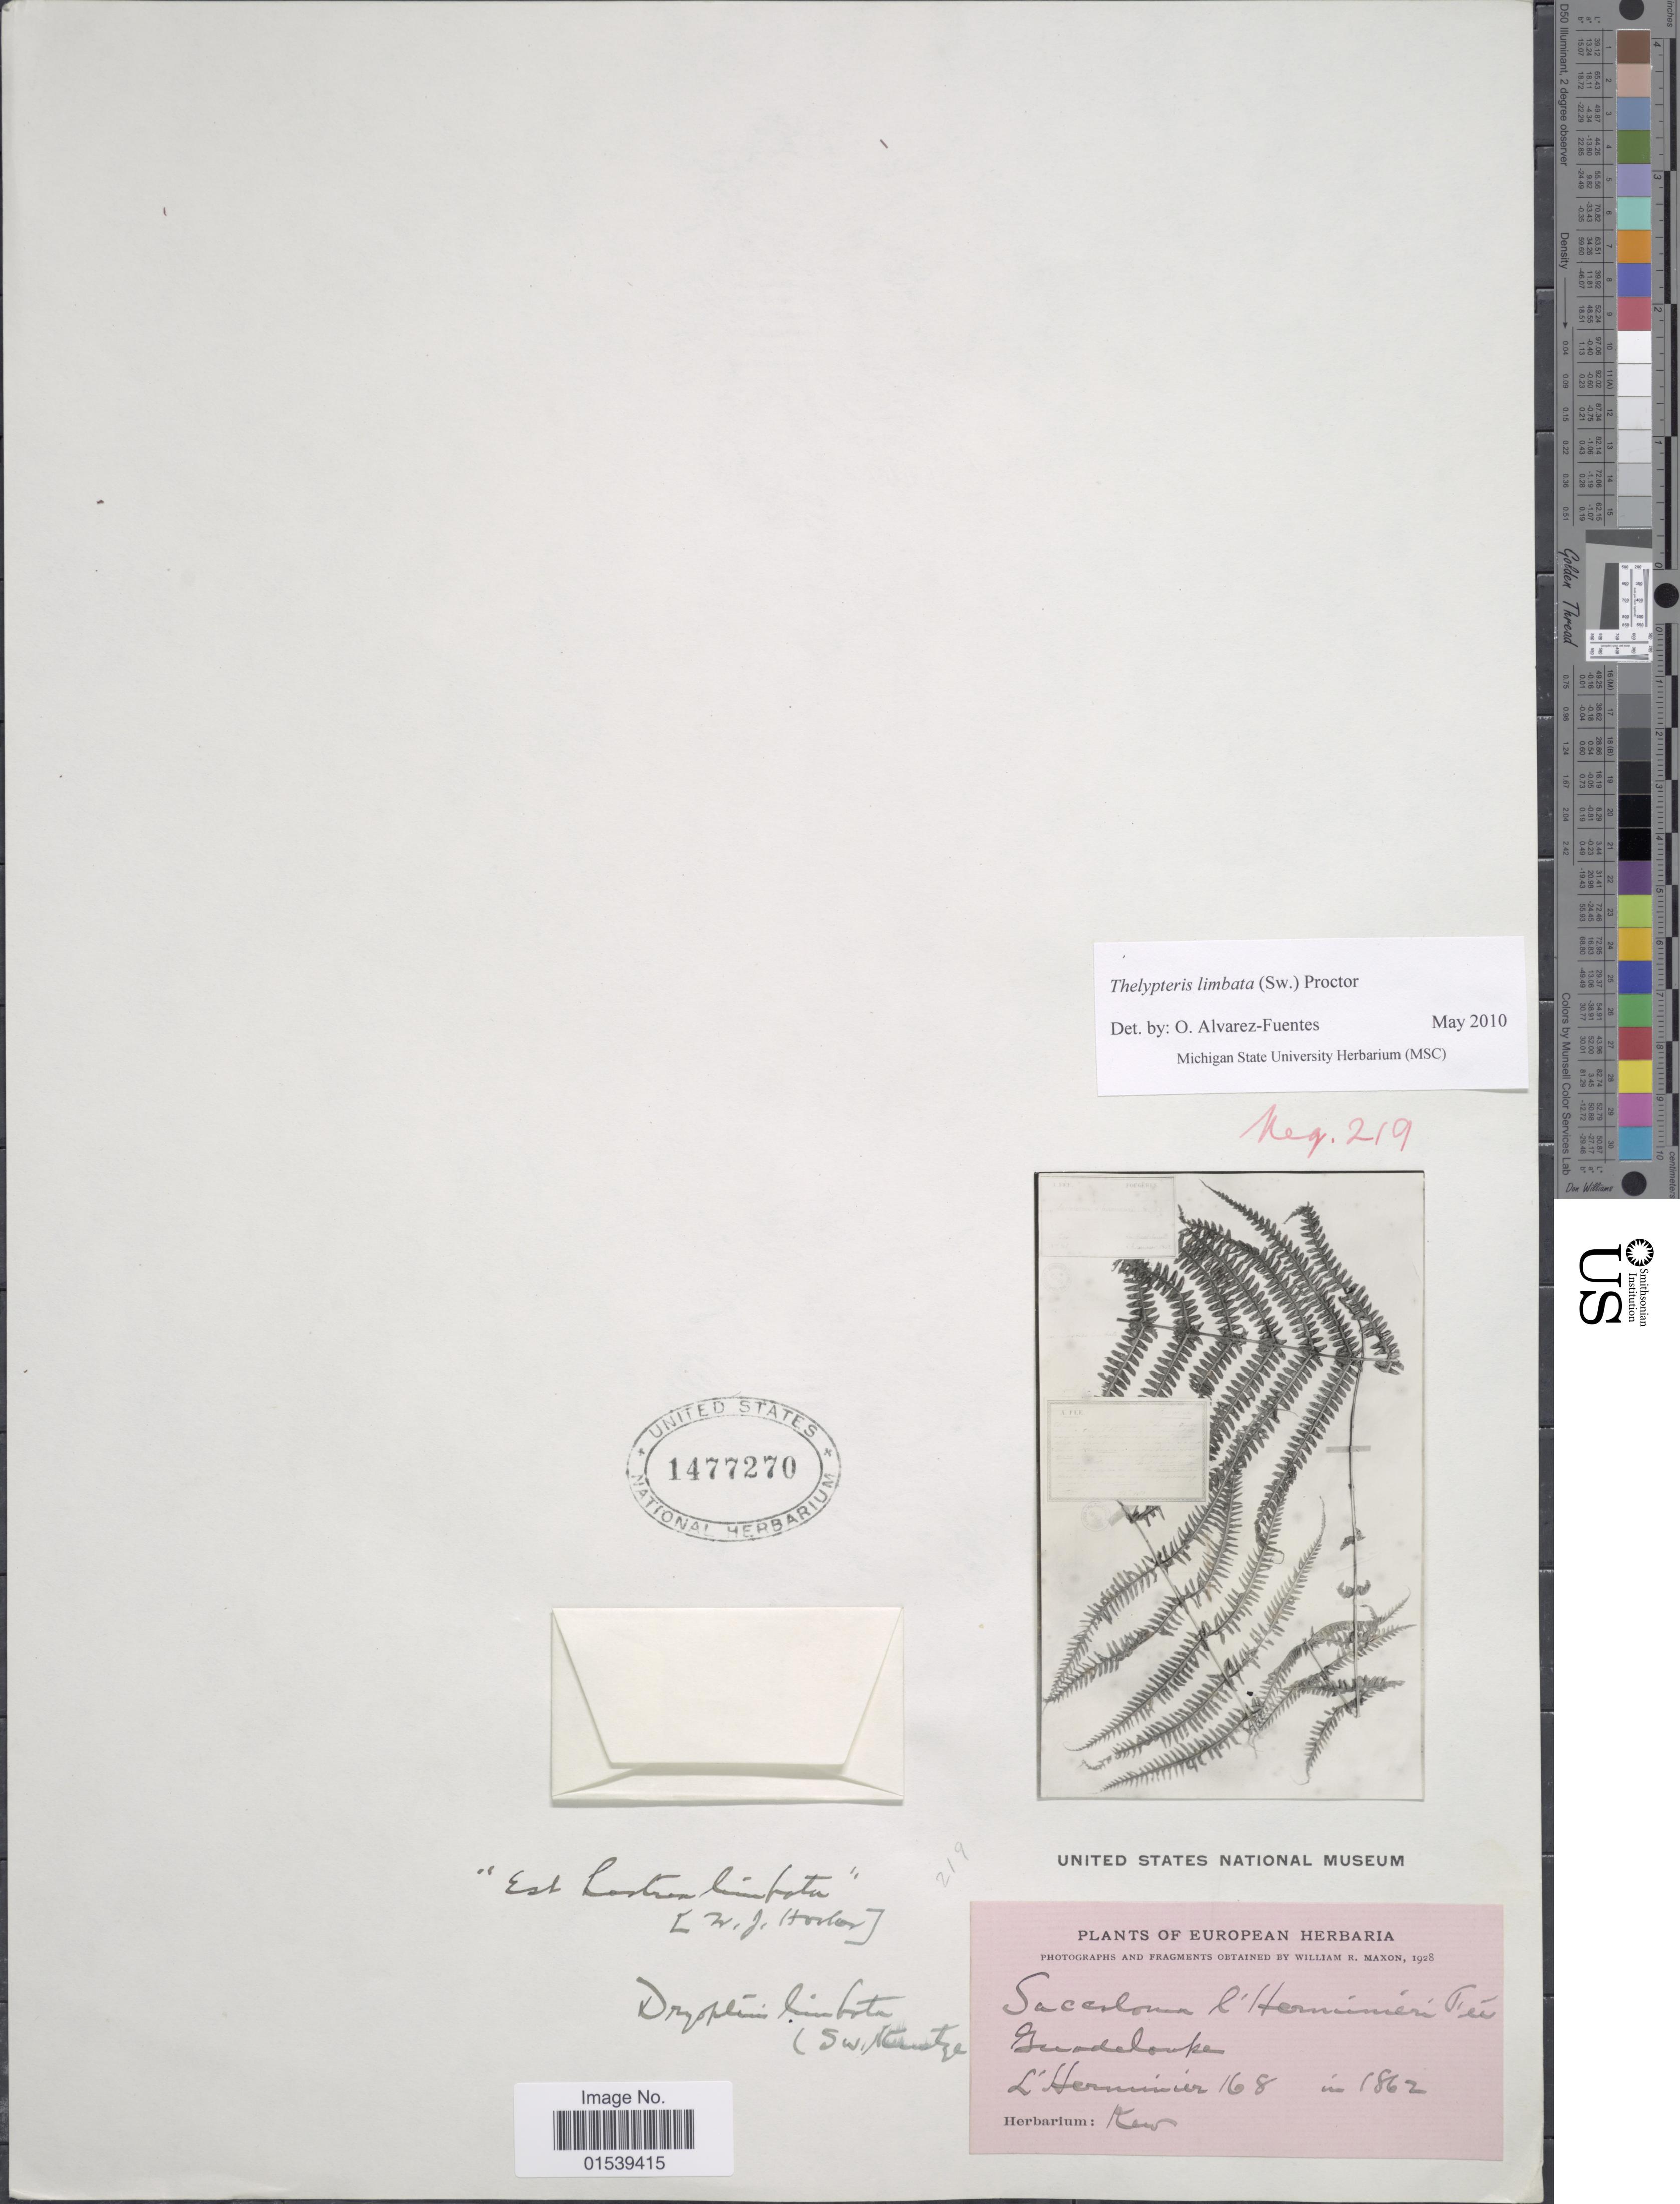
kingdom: Plantae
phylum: Tracheophyta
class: Polypodiopsida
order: Polypodiales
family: Thelypteridaceae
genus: Amauropelta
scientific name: Amauropelta limbata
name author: (Sw.) Pic. Serm.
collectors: -. L'Herminier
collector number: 168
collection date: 1862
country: Guadeloupe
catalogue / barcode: US 1477270